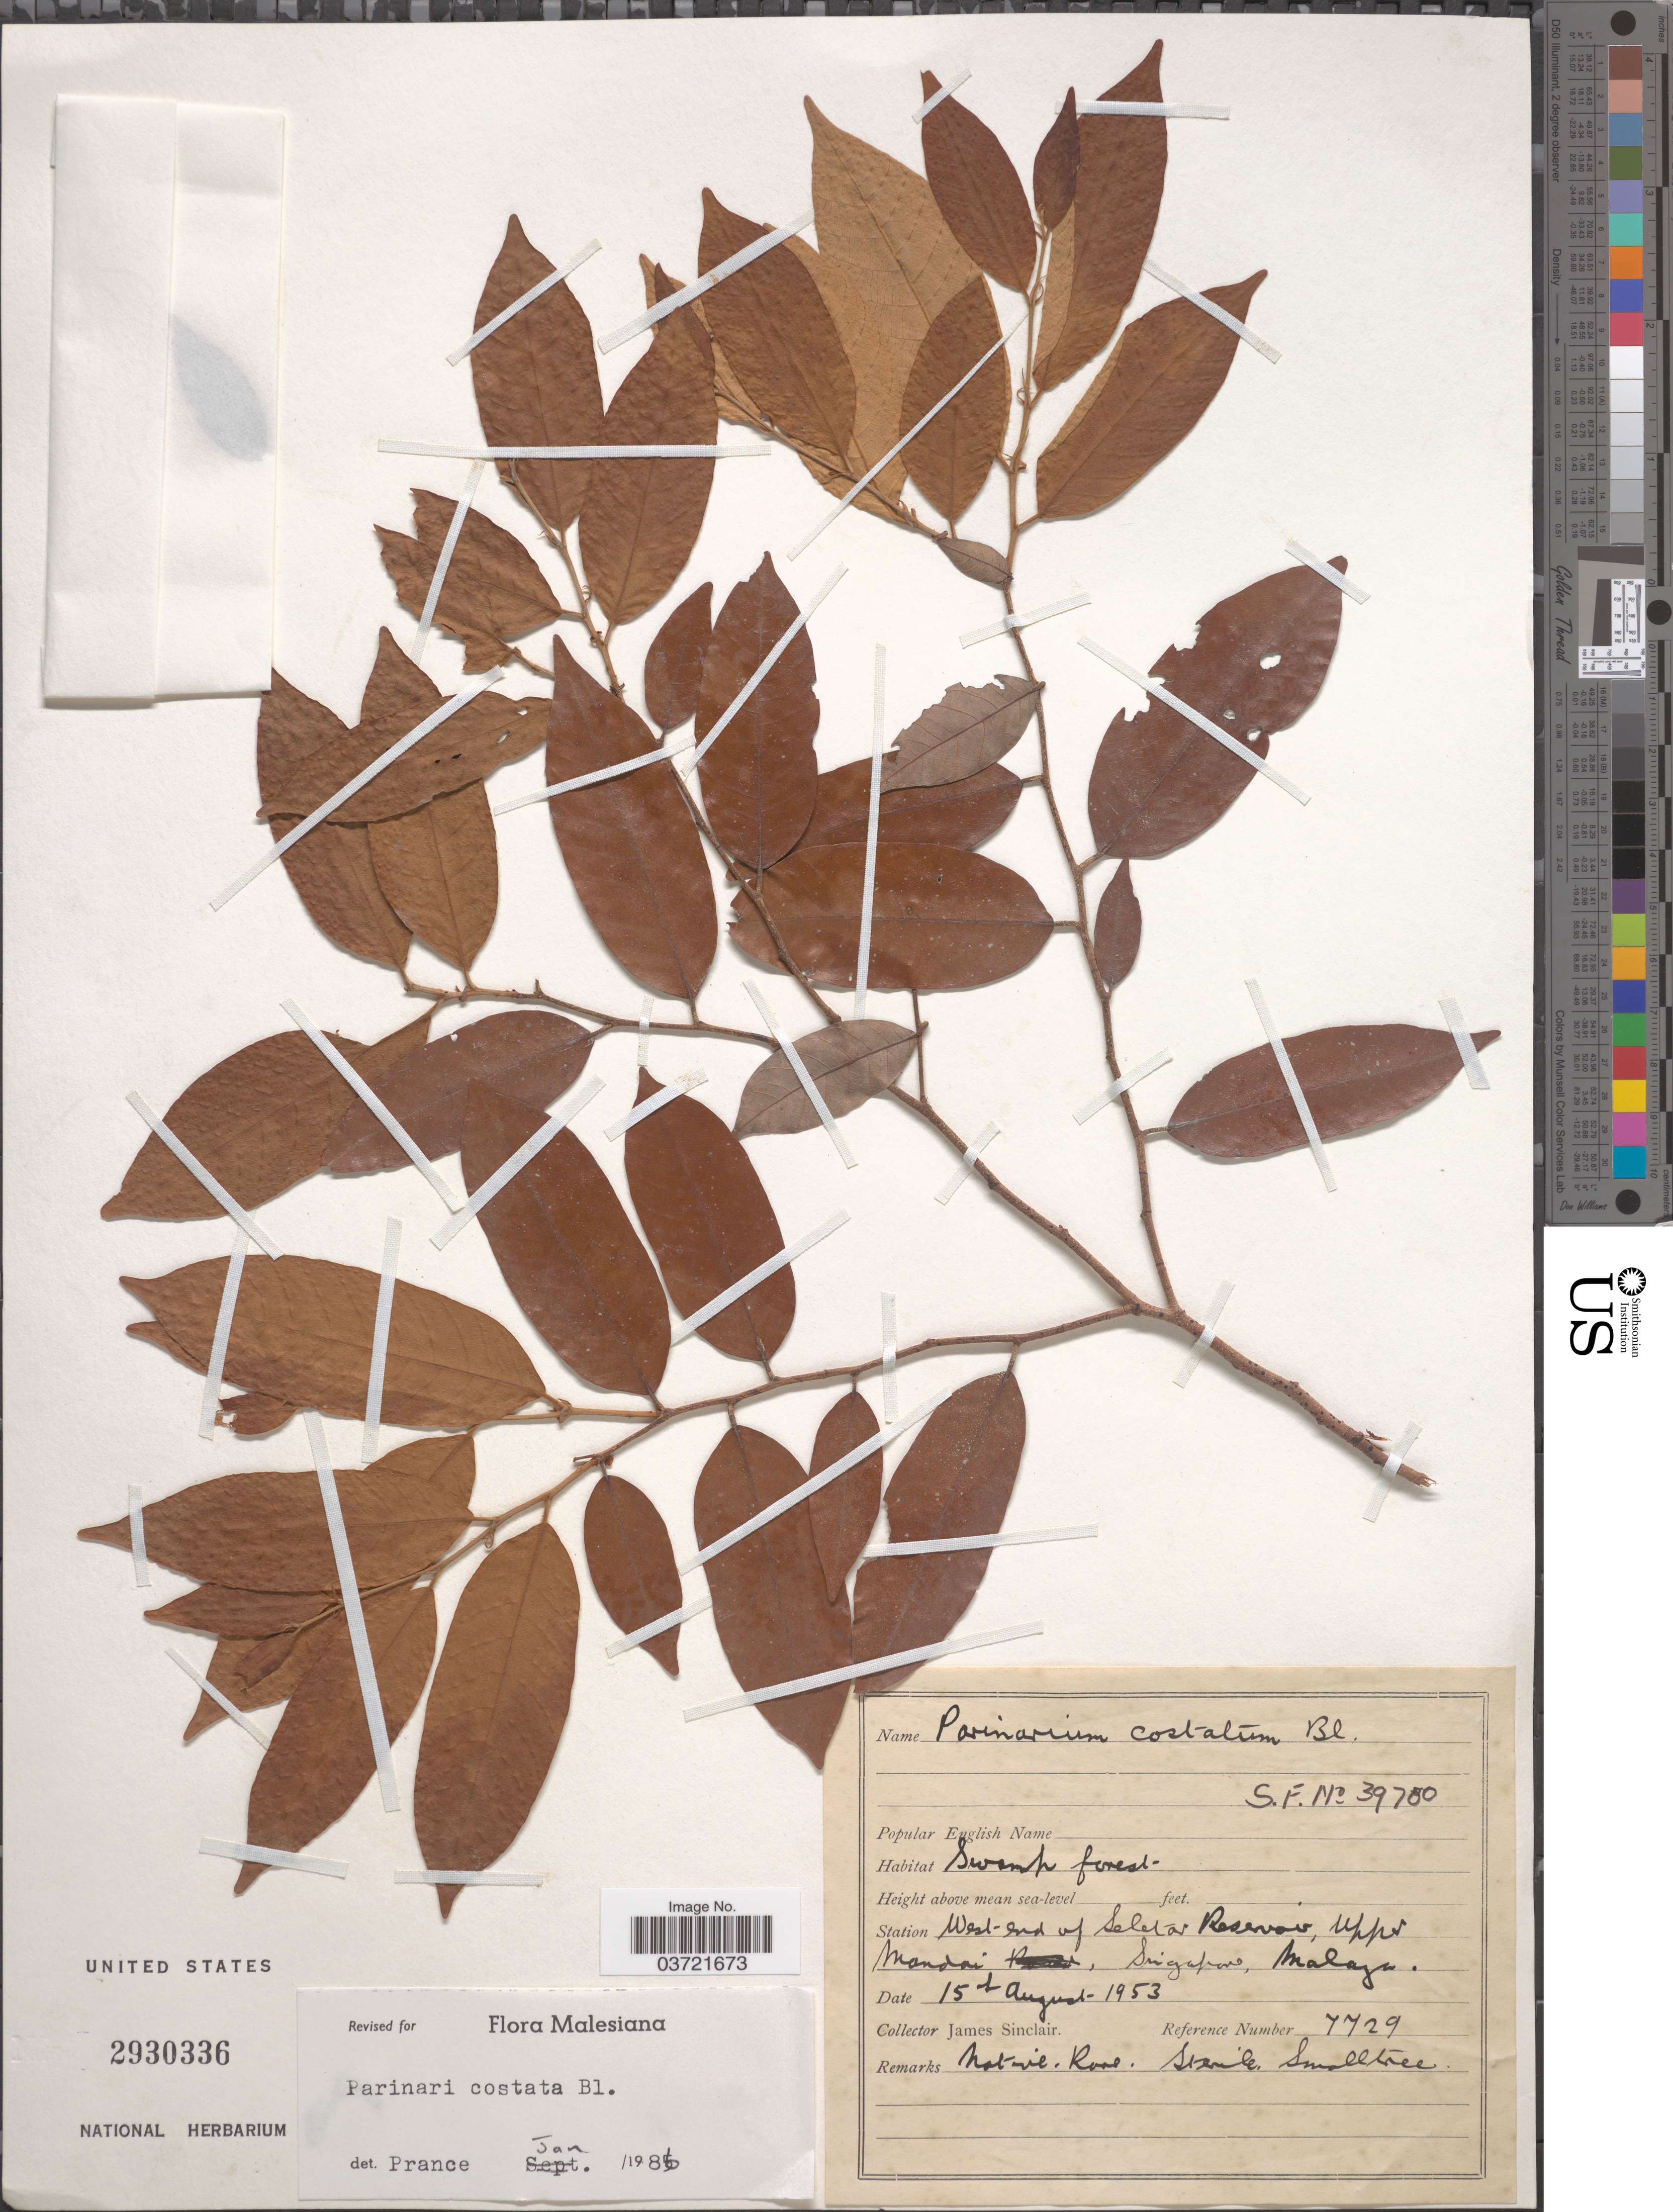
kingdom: Plantae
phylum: Tracheophyta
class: Magnoliopsida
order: Malpighiales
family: Chrysobalanaceae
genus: Parinari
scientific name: Parinari costata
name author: Blume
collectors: J. Sinclair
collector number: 7729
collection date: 1953-08-15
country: Singapore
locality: Station West end of Seletar Reservoir, Upper Mandai, Malaya.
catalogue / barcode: US 2930336